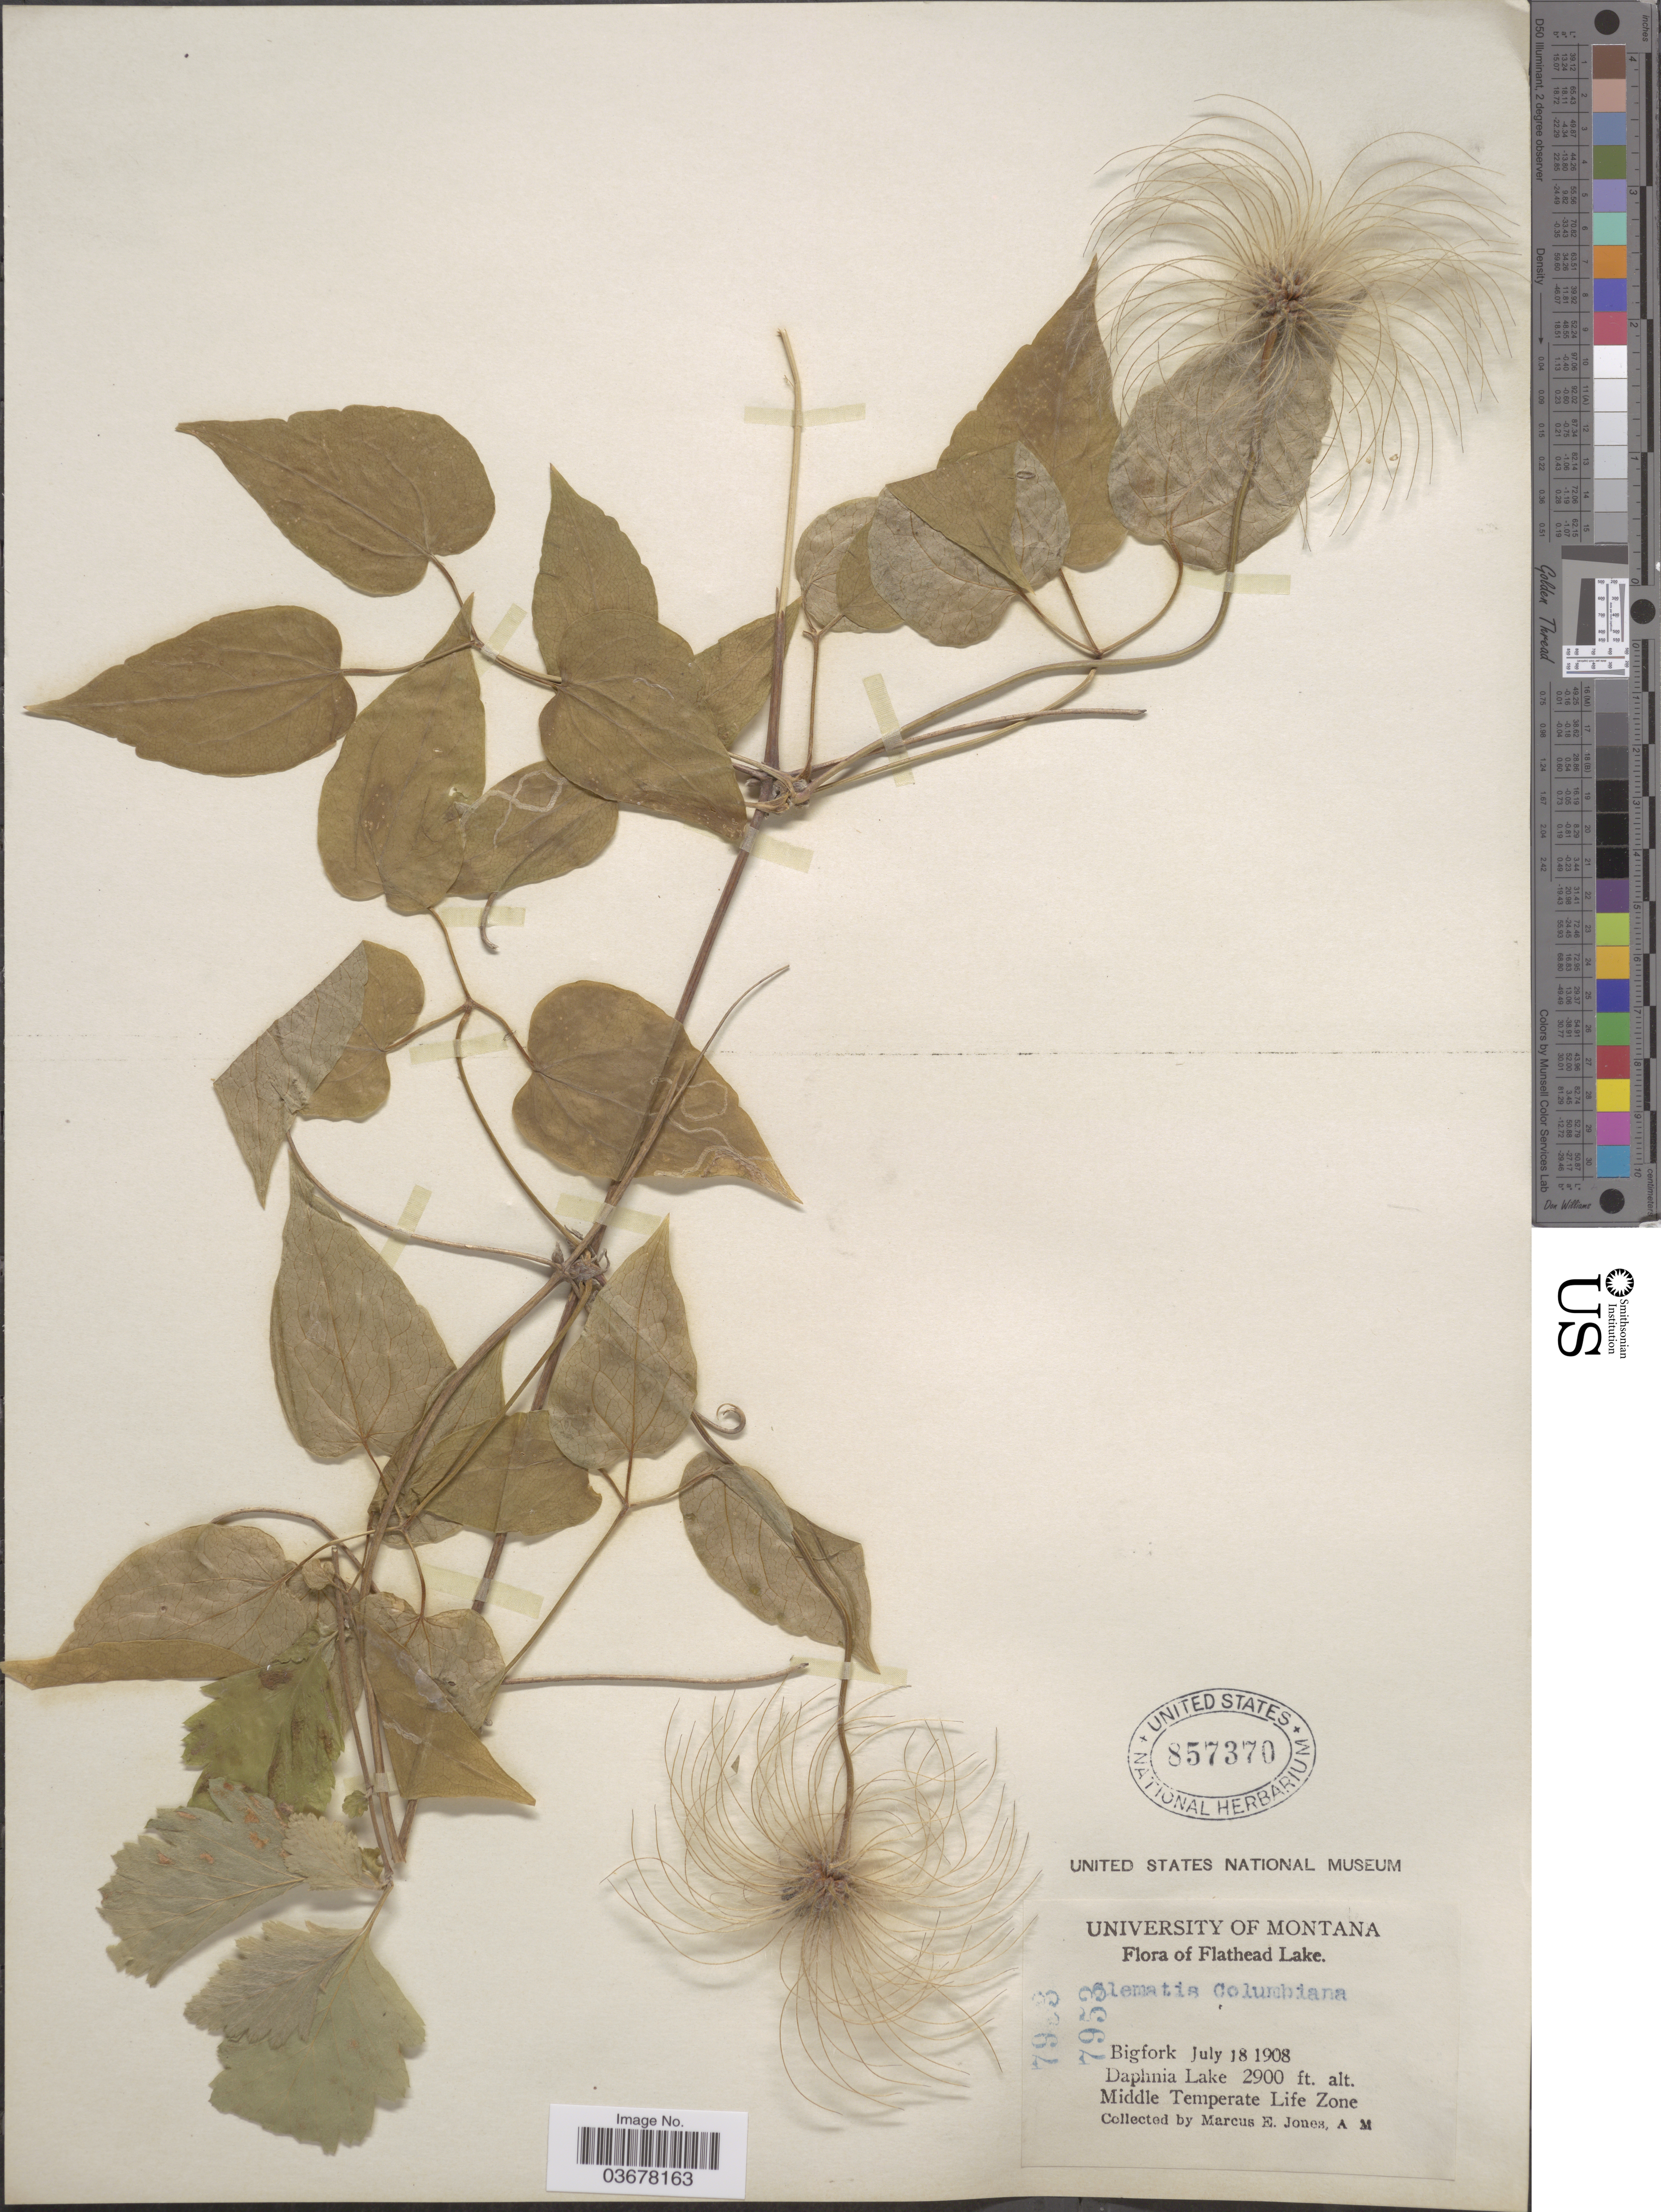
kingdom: Plantae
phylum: Tracheophyta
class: Magnoliopsida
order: Ranunculales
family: Ranunculaceae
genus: Clematis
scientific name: Clematis occidentalis var. grosseserrata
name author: (Rydb.) J.S. Pringle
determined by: Strong, M. T., (US), Smithsonian Institution - National Museum of Natural History (UNITED STATES)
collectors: M. E. Jones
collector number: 7953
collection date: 1908-07-18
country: United States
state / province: Montana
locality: Flathead Lake. Daphnia Lake. Middle Temperate Life Zone.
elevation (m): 884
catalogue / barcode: US 757370